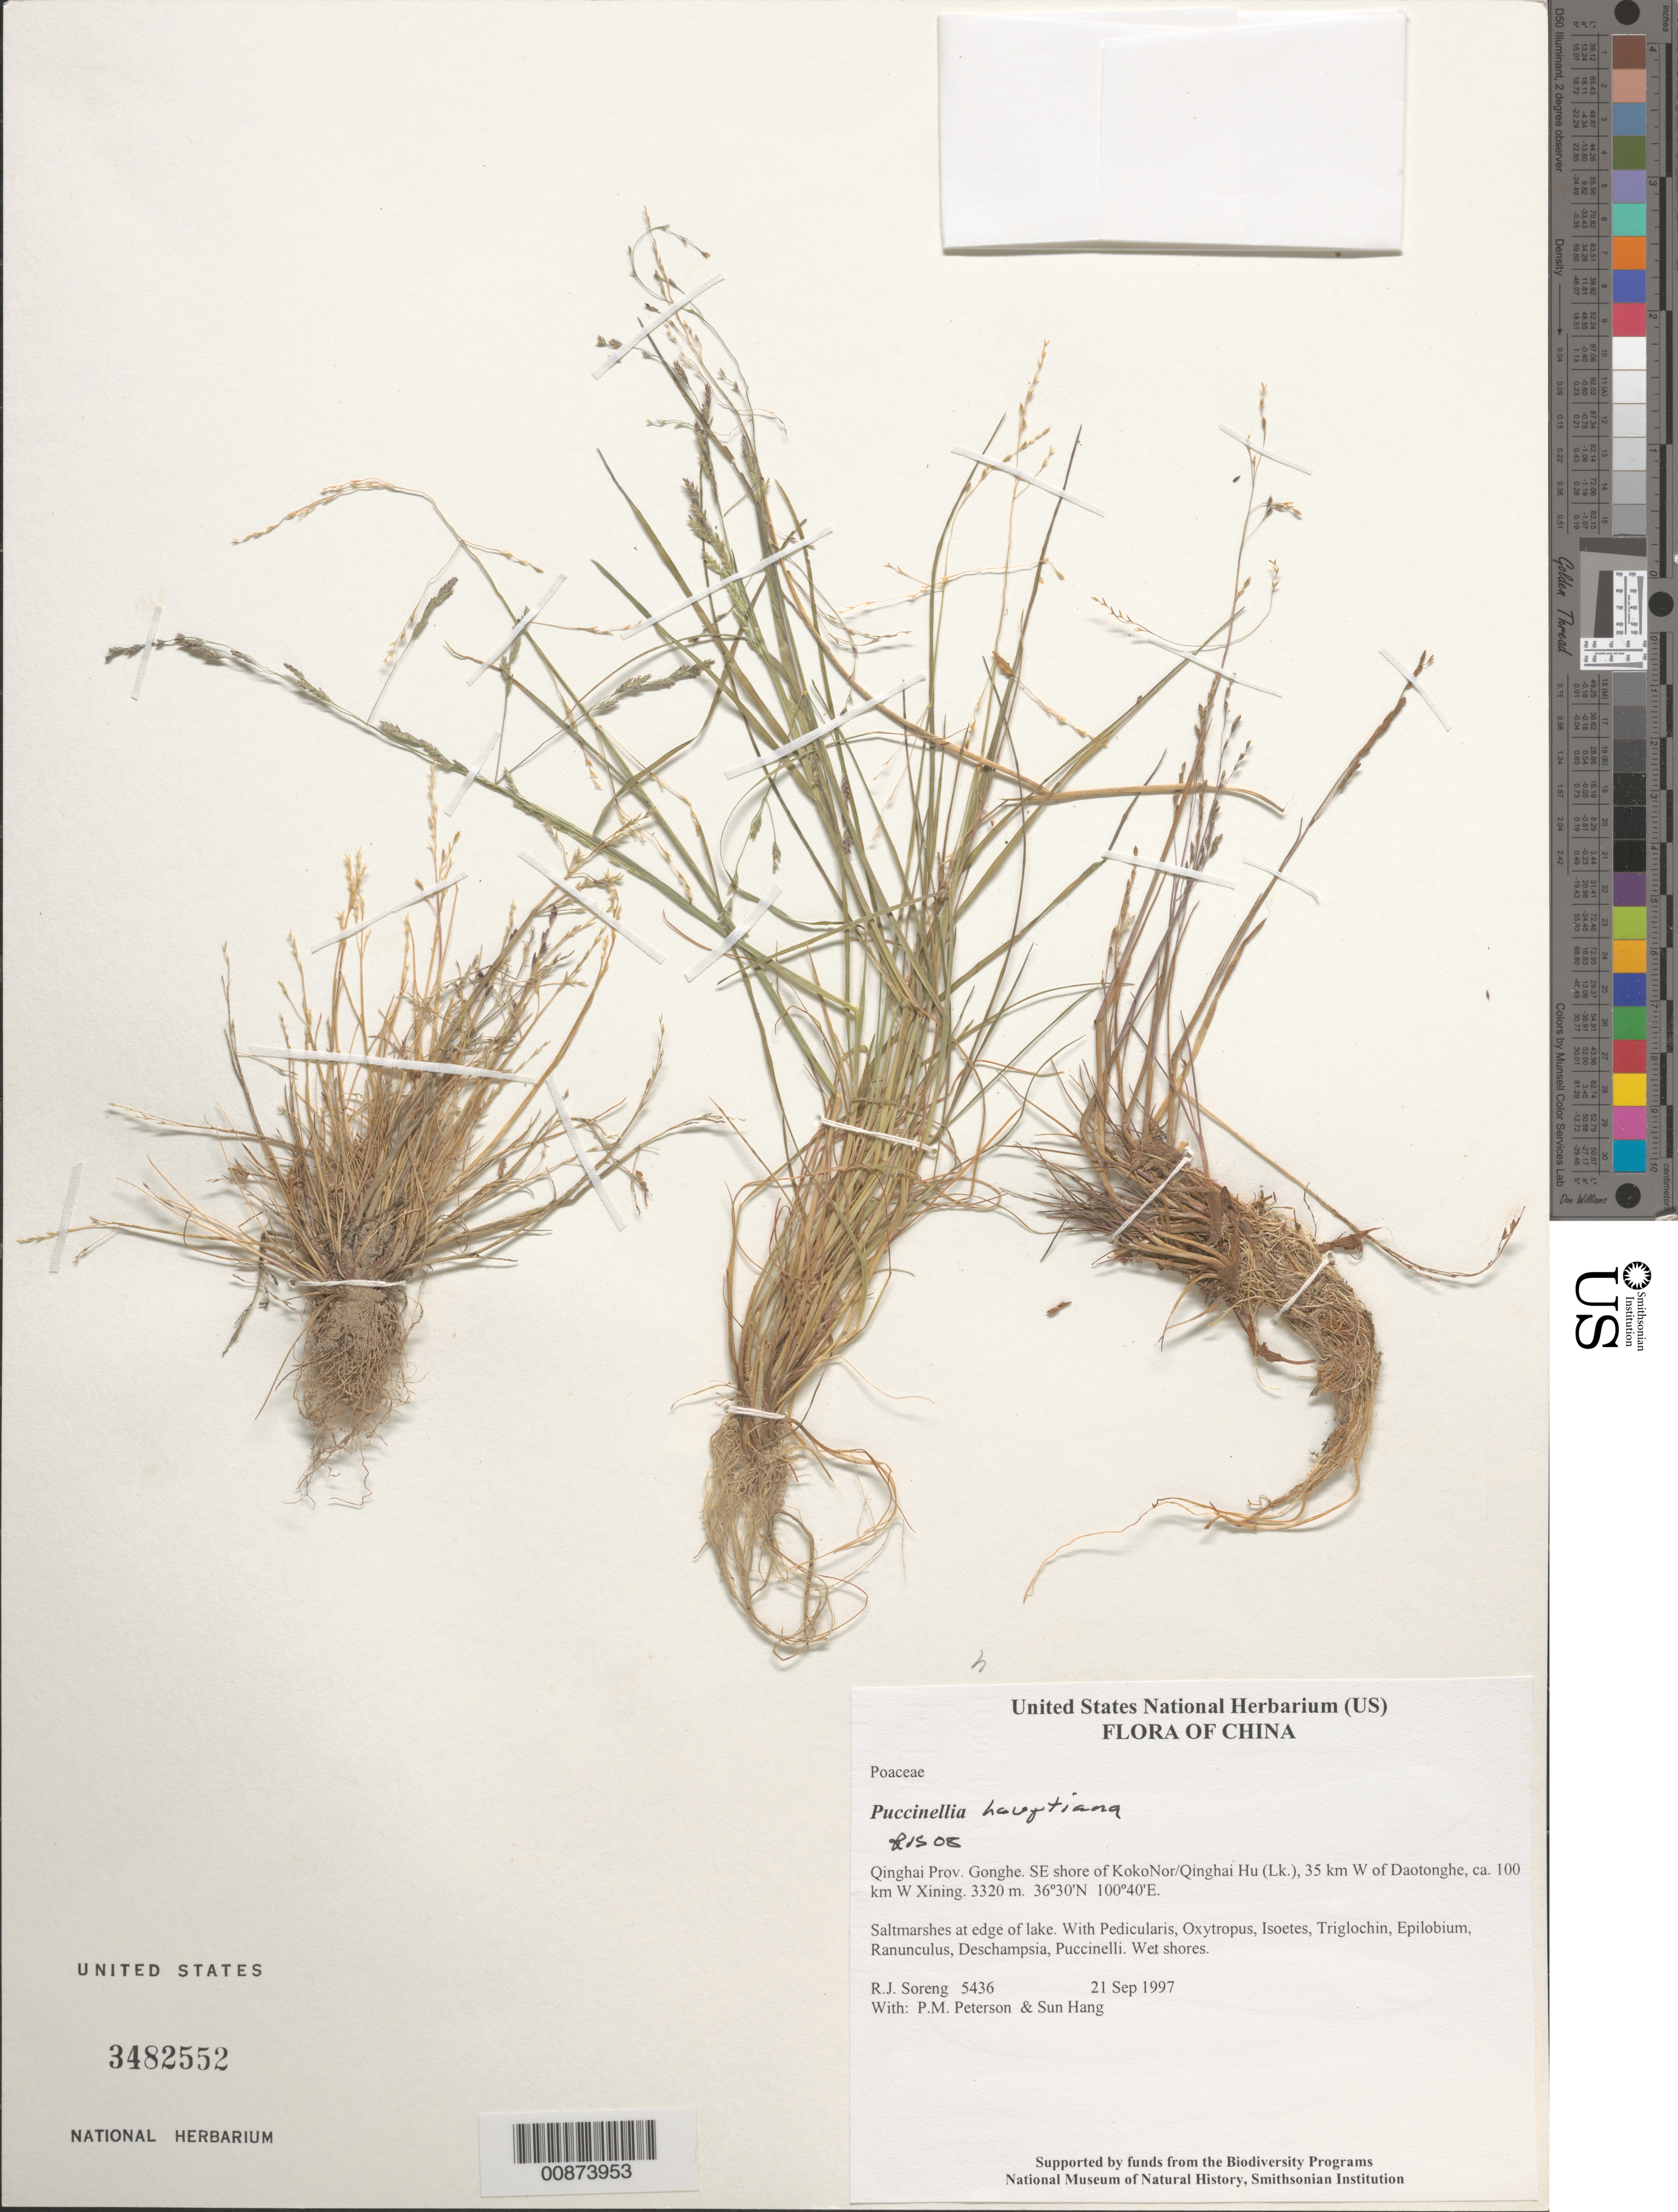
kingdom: Plantae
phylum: Tracheophyta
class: Liliopsida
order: Poales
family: Poaceae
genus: Puccinellia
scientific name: Puccinellia hauptiana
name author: (Trin. ex V.I. Krecz.) Kitag.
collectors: R. J. Soreng, P. M. Peterson & Sun Hang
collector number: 5436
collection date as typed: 21 Sep 1997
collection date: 1997-09-21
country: China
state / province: Qinghai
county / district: Gonghe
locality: SE shore of KokoNor/Qinghai Hu (Lk.), 35 km W of Daotonghe, ca. 100 km W Xining.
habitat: Saltmarshes at edge of lake. With Pedicularis, Oxytropus, Isoetes, Triglochin, Epilobium, Ranunculus, Deschampsia, Puccinelli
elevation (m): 3320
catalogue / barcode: US 3482552